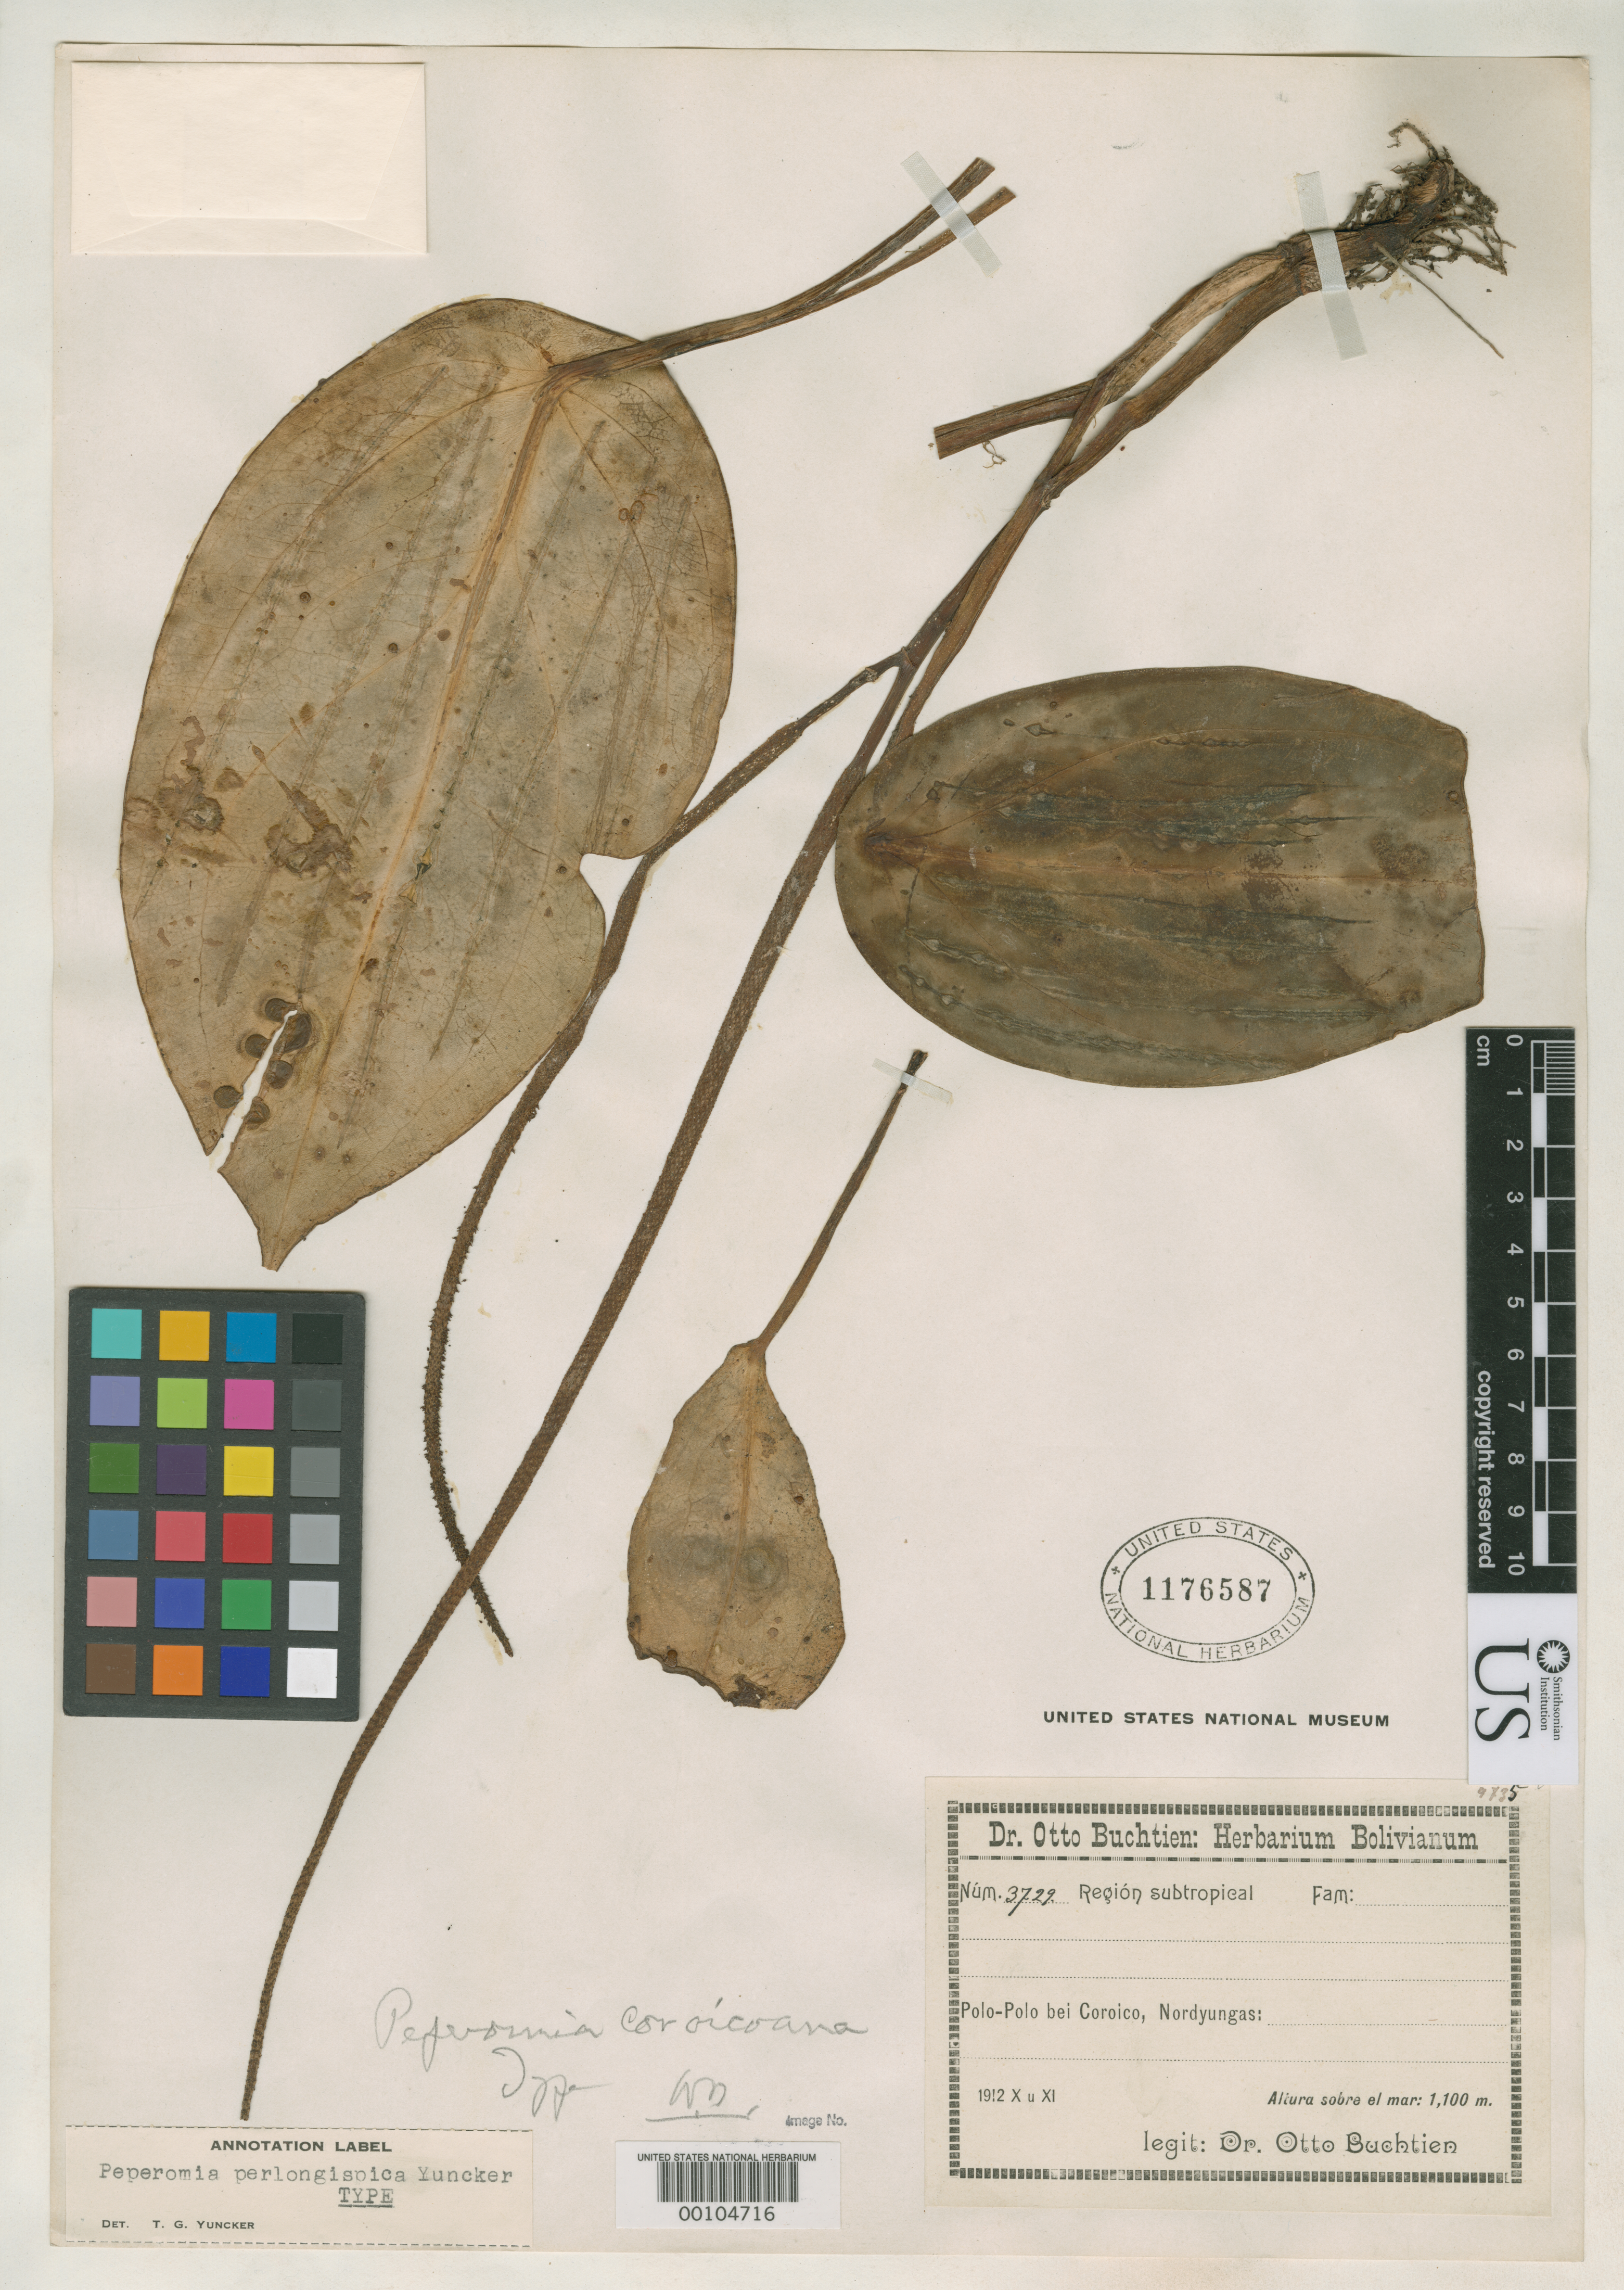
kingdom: Plantae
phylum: Tracheophyta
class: Magnoliopsida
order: Piperales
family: Piperaceae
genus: Peperomia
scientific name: Peperomia perlongispica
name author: Yunck.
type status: Holotype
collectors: O. Buchtien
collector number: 3729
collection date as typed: Oct 1912 to -- Nov 1912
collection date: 1912-10/1912-11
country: Bolivia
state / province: La Paz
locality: Polo-Polo near Coroico, Yungas.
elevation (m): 1100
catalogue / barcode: US 1176587